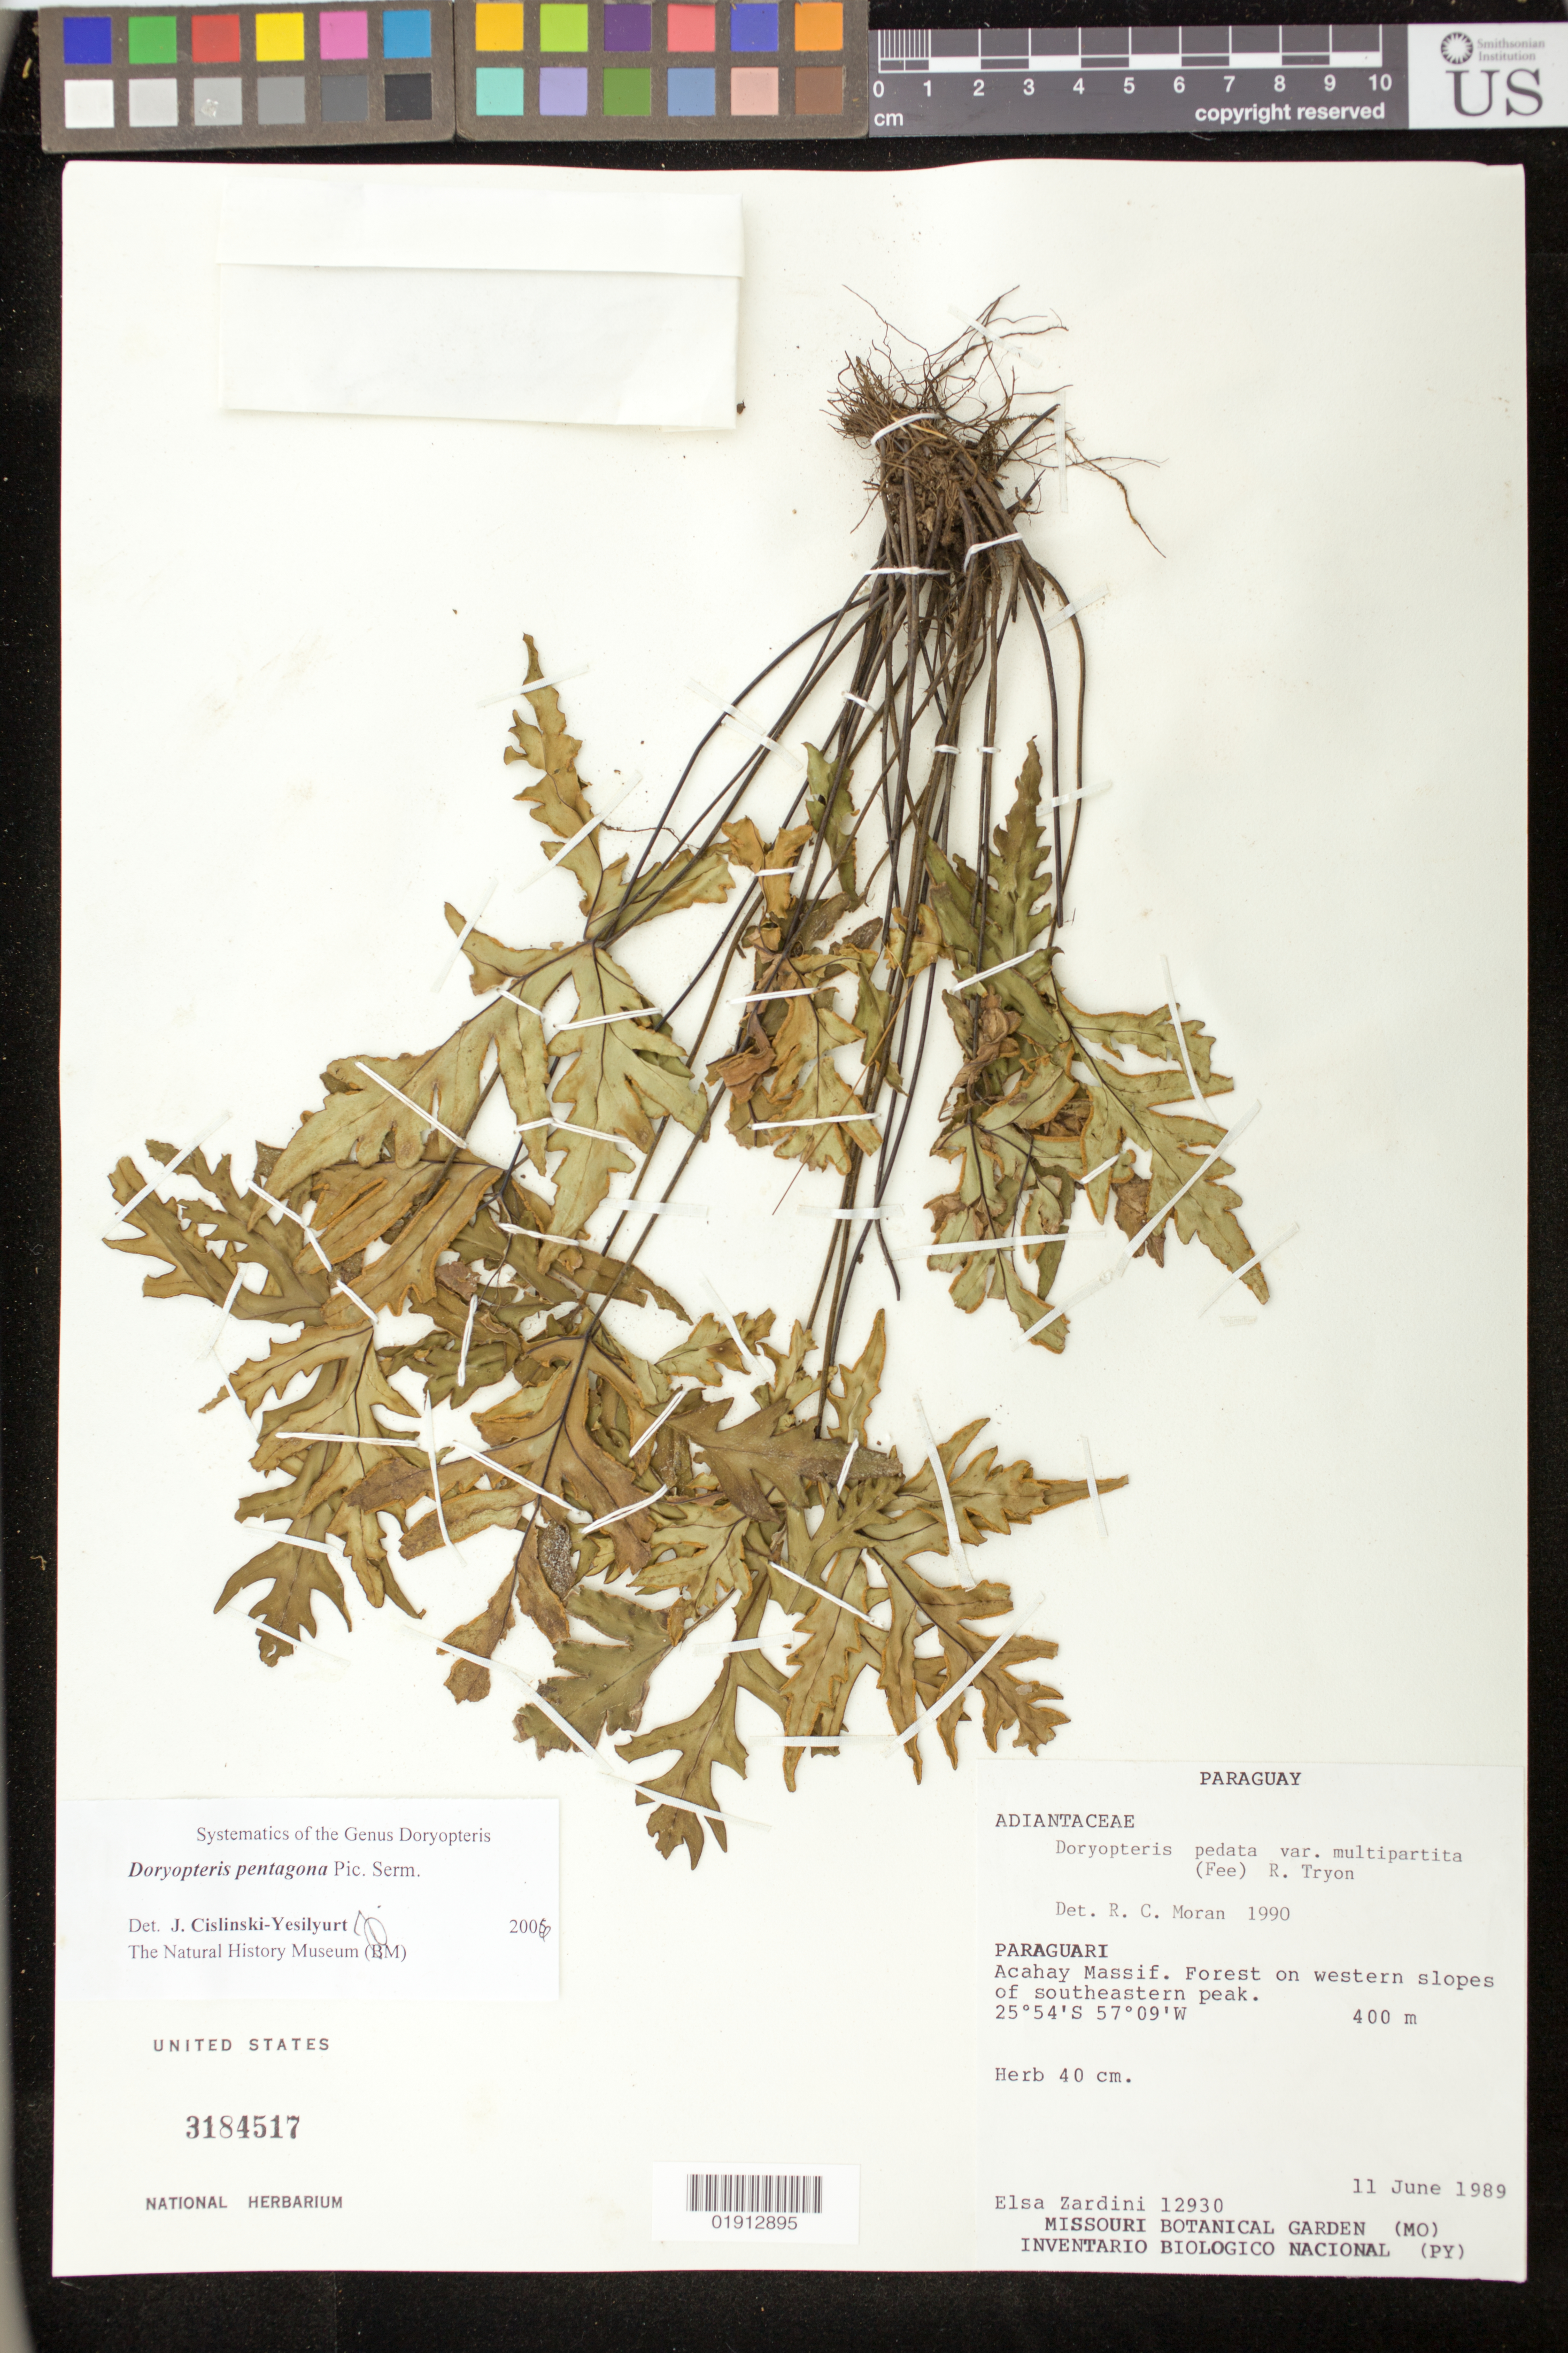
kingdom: Plantae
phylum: Tracheophyta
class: Polypodiopsida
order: Polypodiales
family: Pteridaceae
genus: Doryopteris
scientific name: Doryopteris pentagona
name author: Pic. Serm.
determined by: Yesilyurt, J. C.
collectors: E. M. Zardini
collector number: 12930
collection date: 1989-06-11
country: Paraguay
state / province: Paraguari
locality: Acahay Massif. Forest on western slopes of southeastern peak.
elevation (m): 400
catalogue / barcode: US 3184517